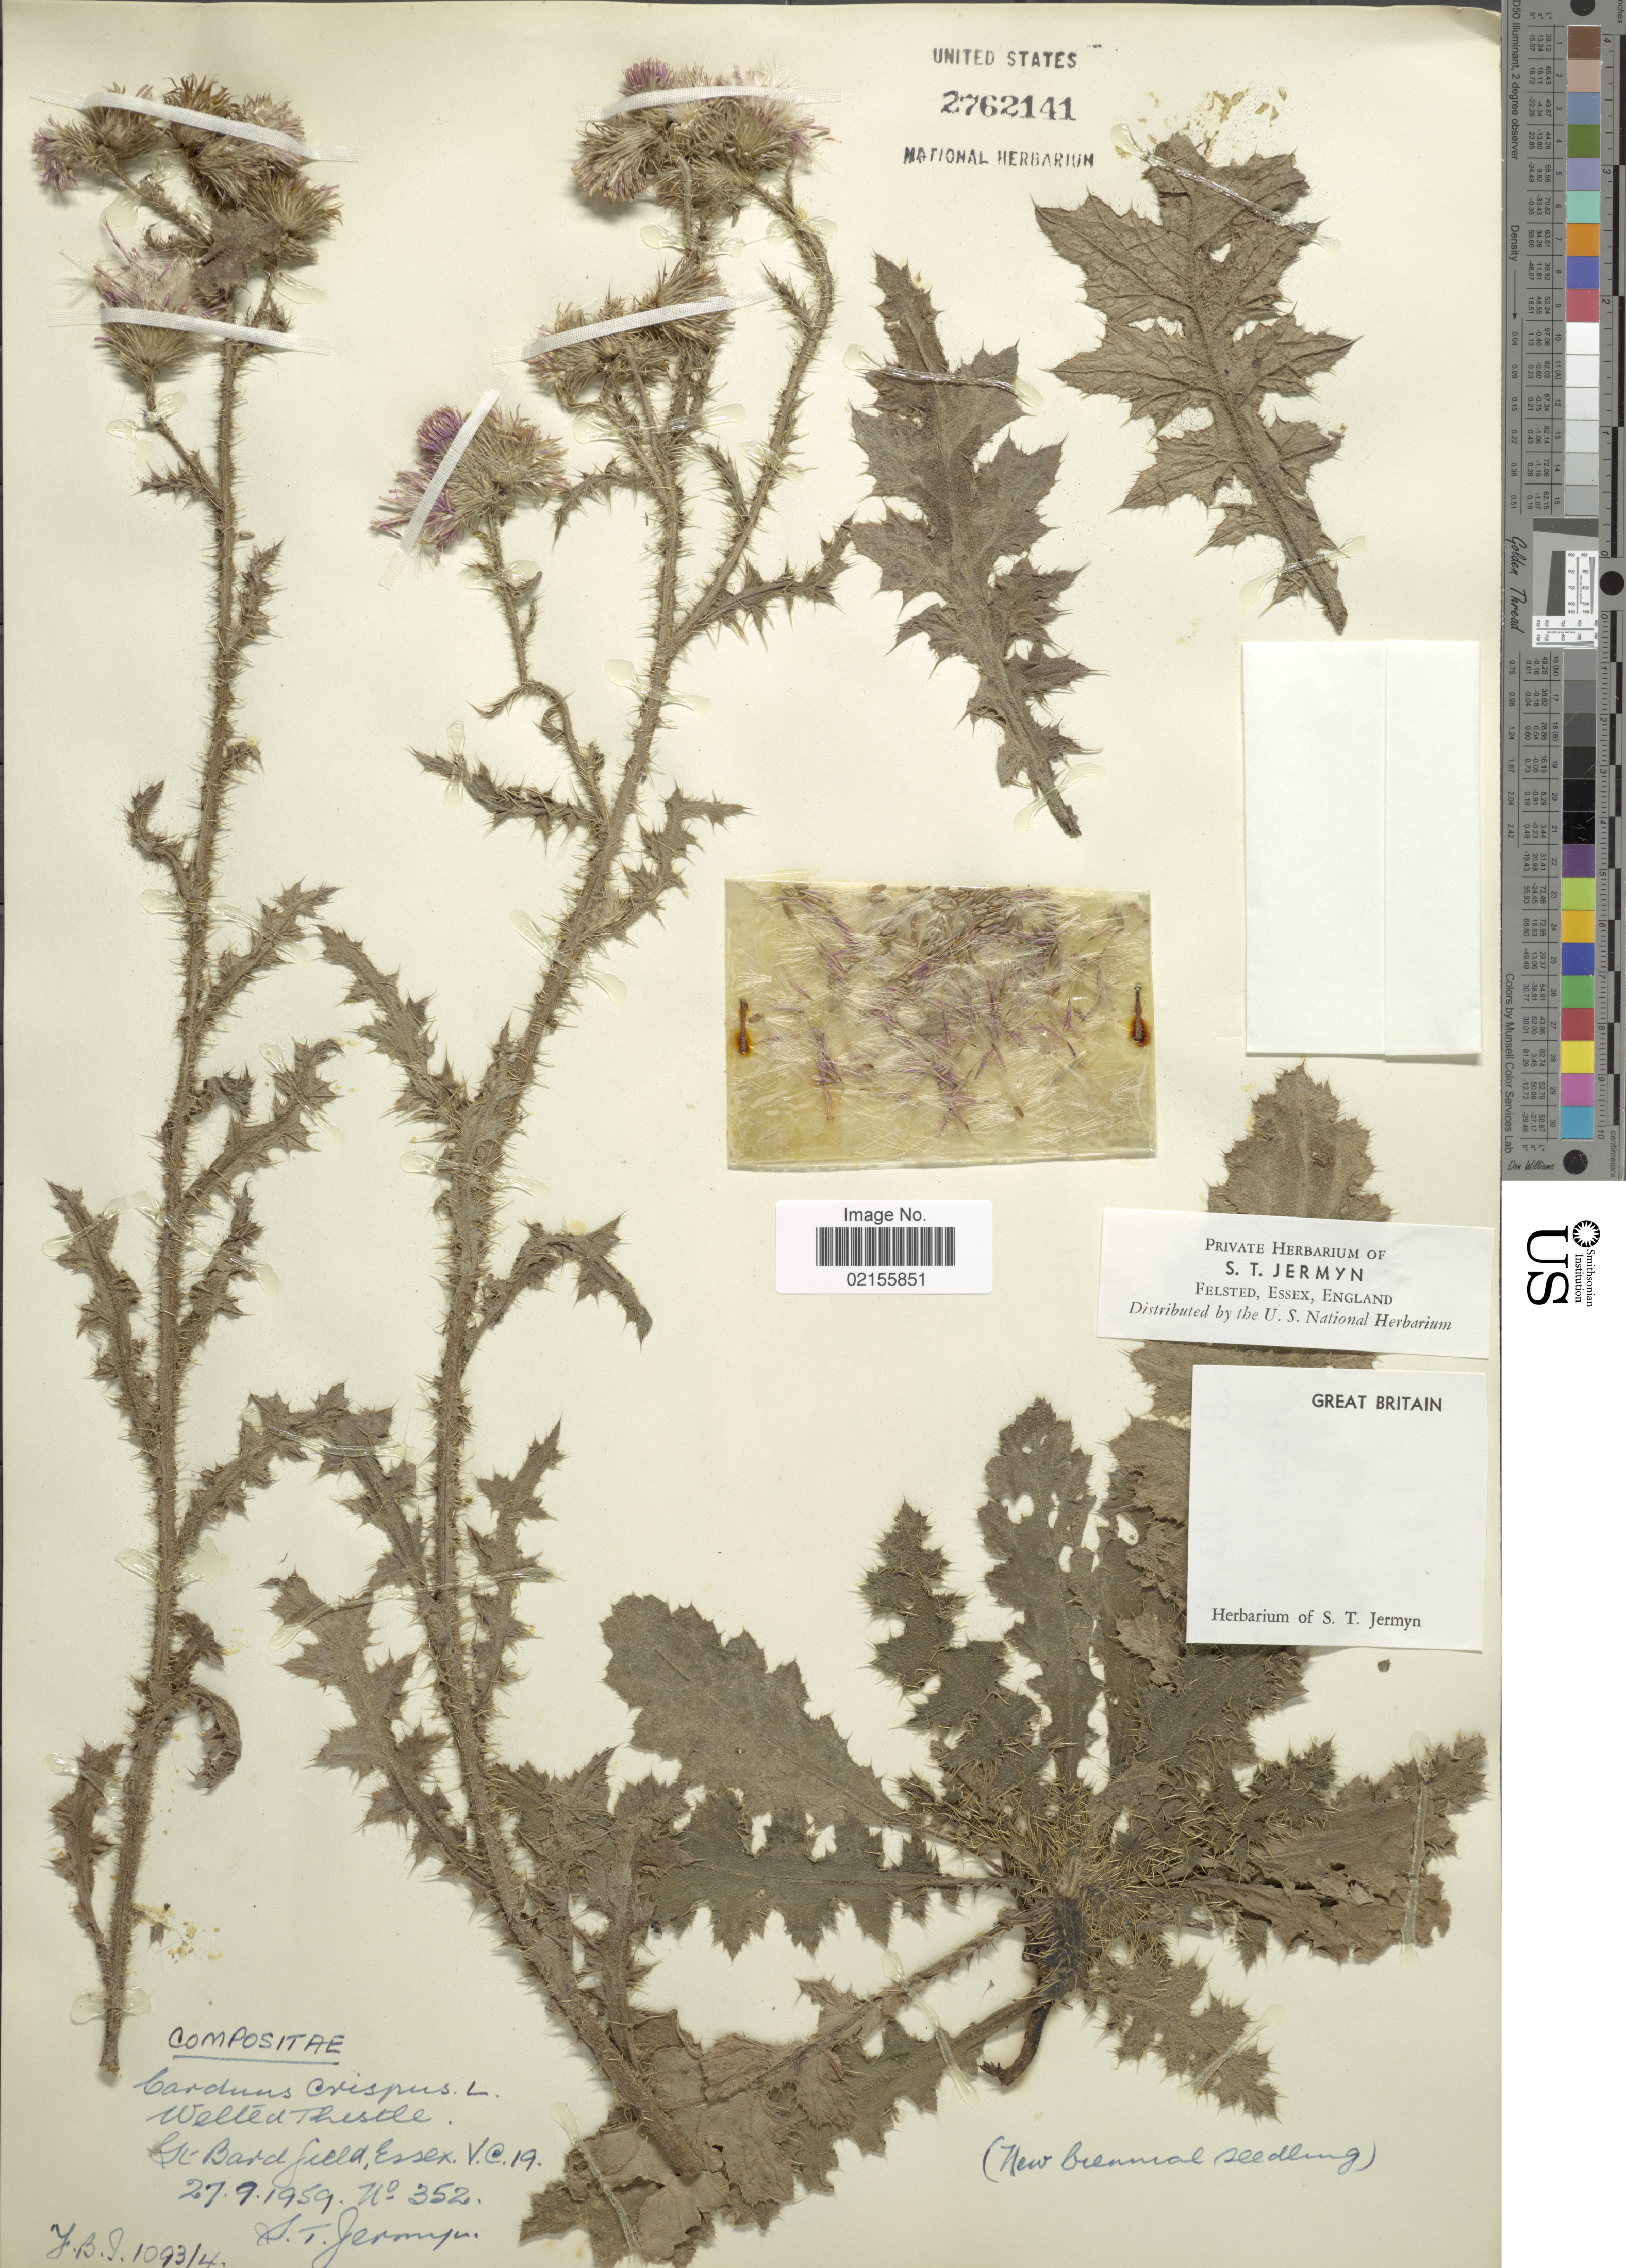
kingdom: Plantae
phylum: Tracheophyta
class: Magnoliopsida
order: Asterales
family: Asteraceae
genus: Carduus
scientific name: Carduus crispus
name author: L.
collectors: S. Jermyn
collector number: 352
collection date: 1959-09-27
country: United Kingdom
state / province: England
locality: Great Britain, Welted Thestke, St Bard field, Essex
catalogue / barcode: US 2762141